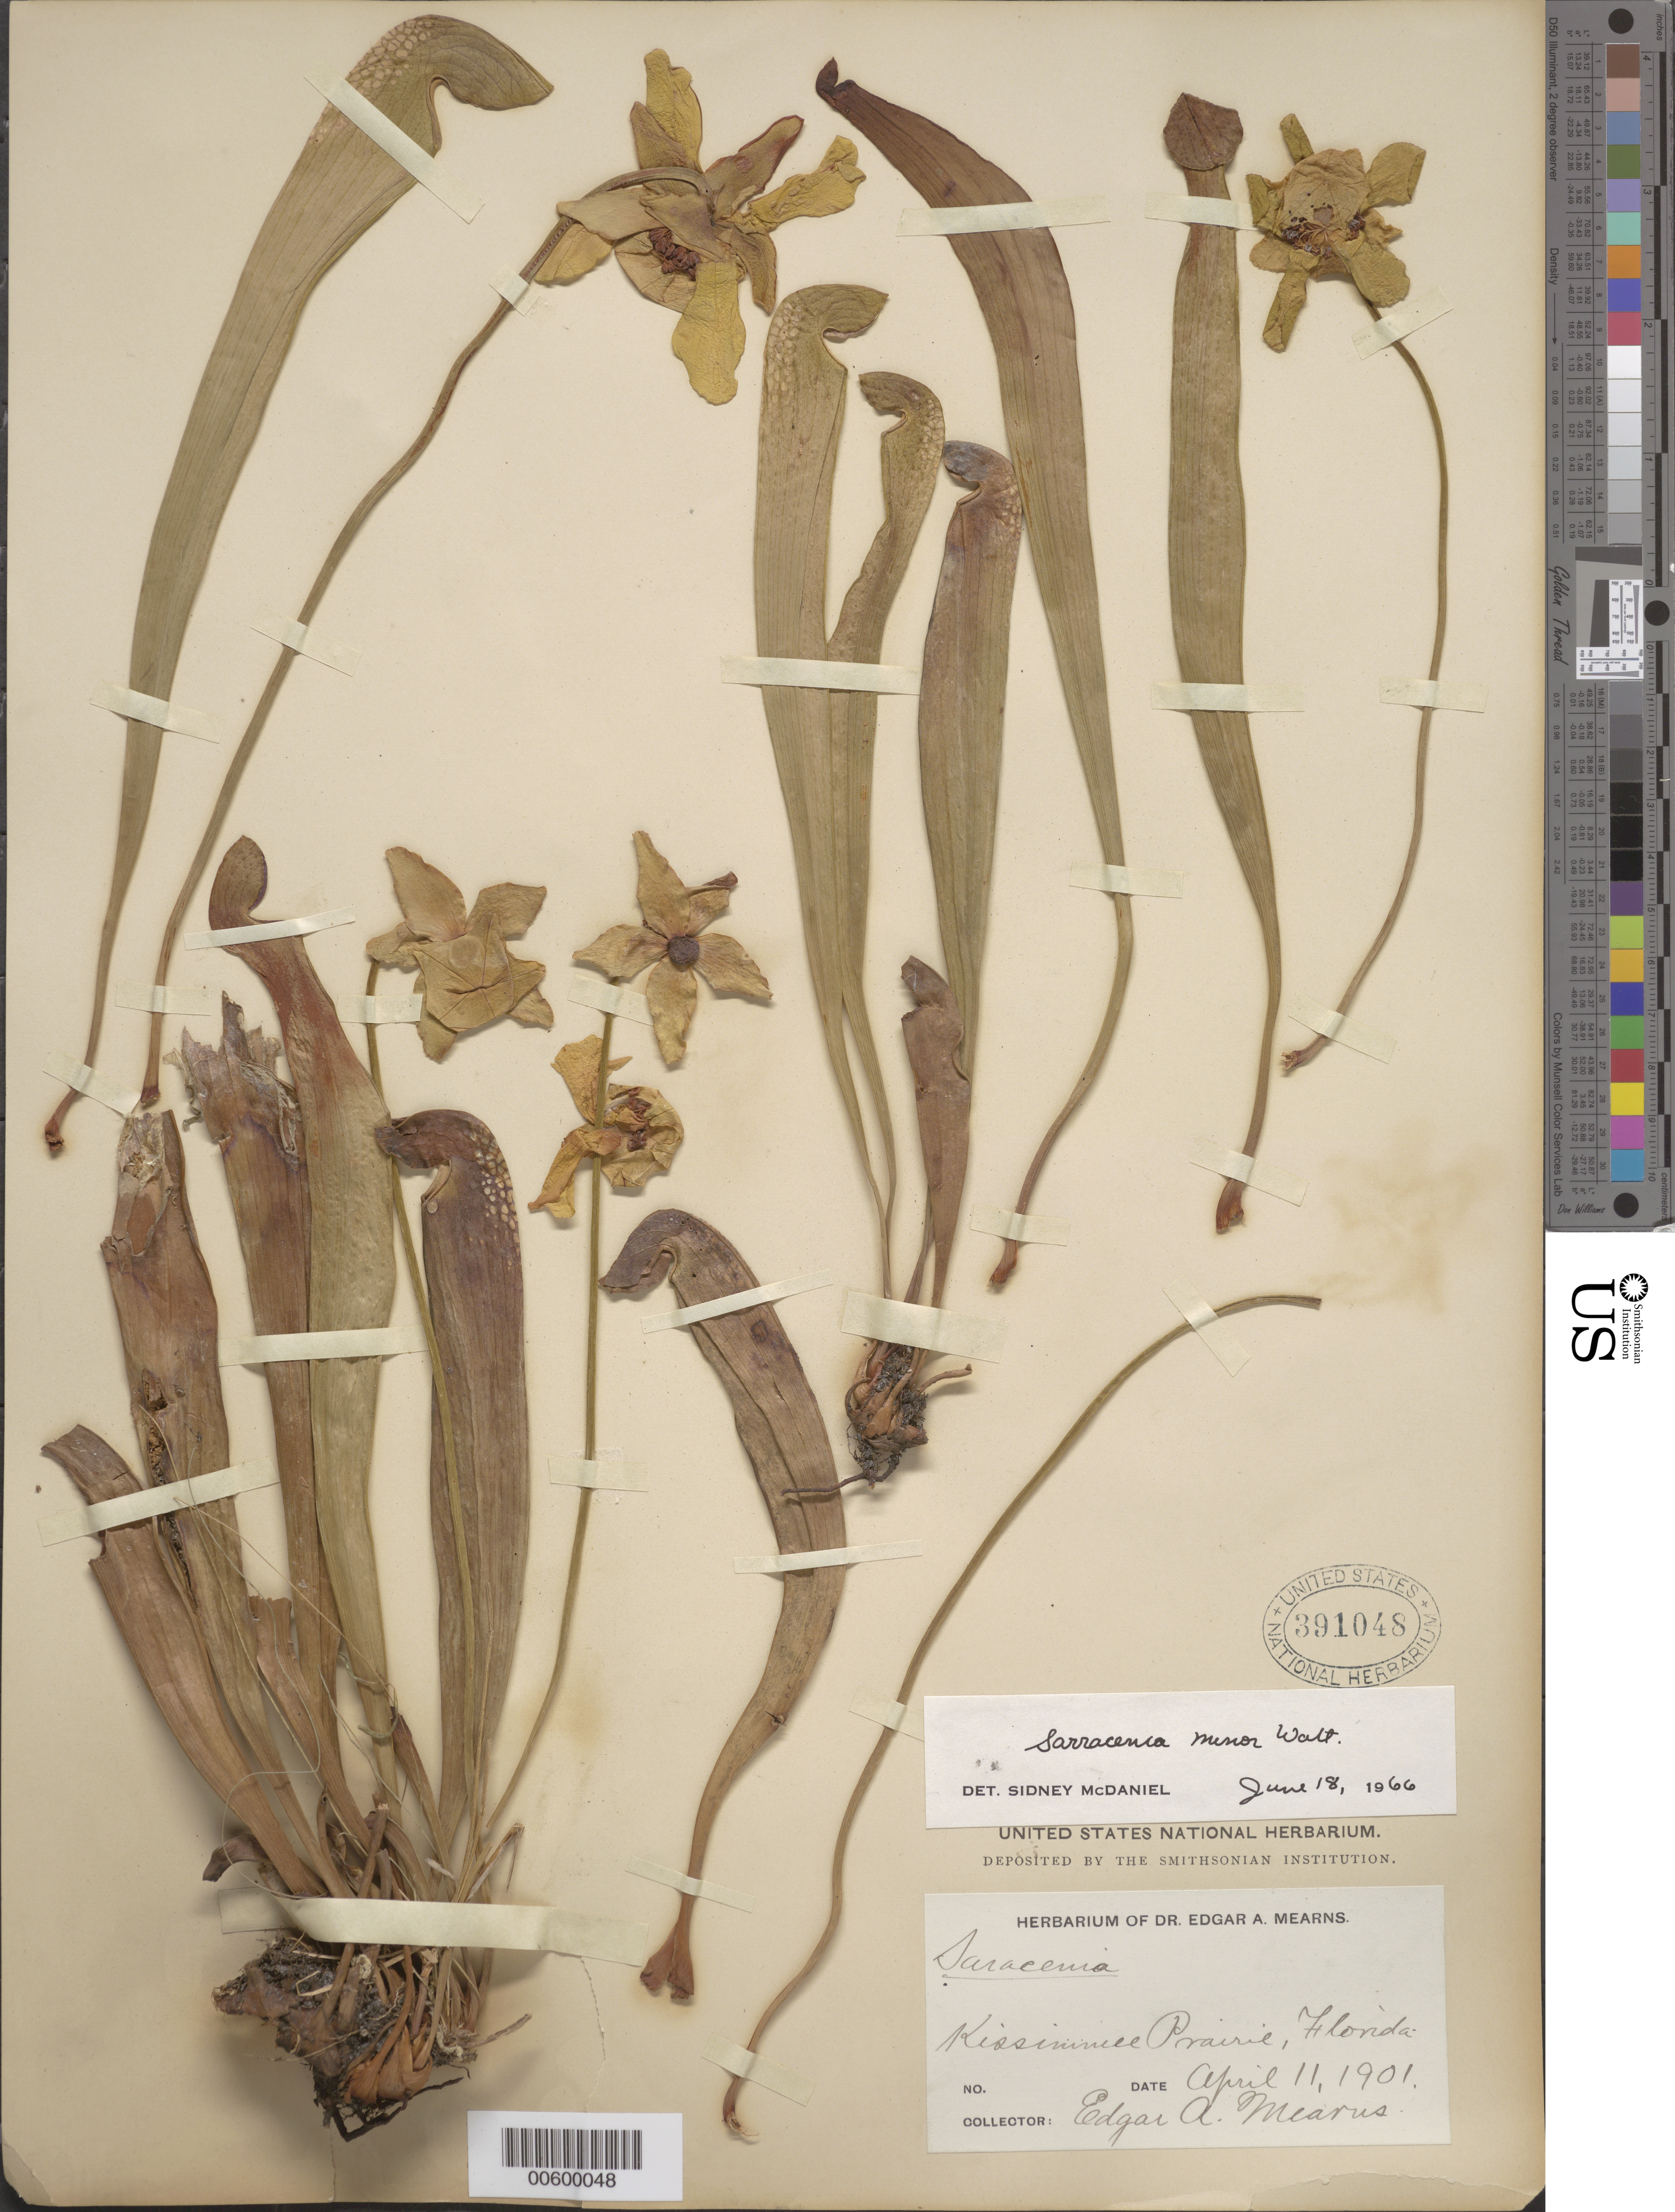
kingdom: Plantae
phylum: Tracheophyta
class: Magnoliopsida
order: Ericales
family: Sarraceniaceae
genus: Sarracenia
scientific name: Sarracenia minor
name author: Walter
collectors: E. A. Mearns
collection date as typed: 11 Apr 1901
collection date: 1901-04-11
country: United States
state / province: Florida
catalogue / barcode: US 391048